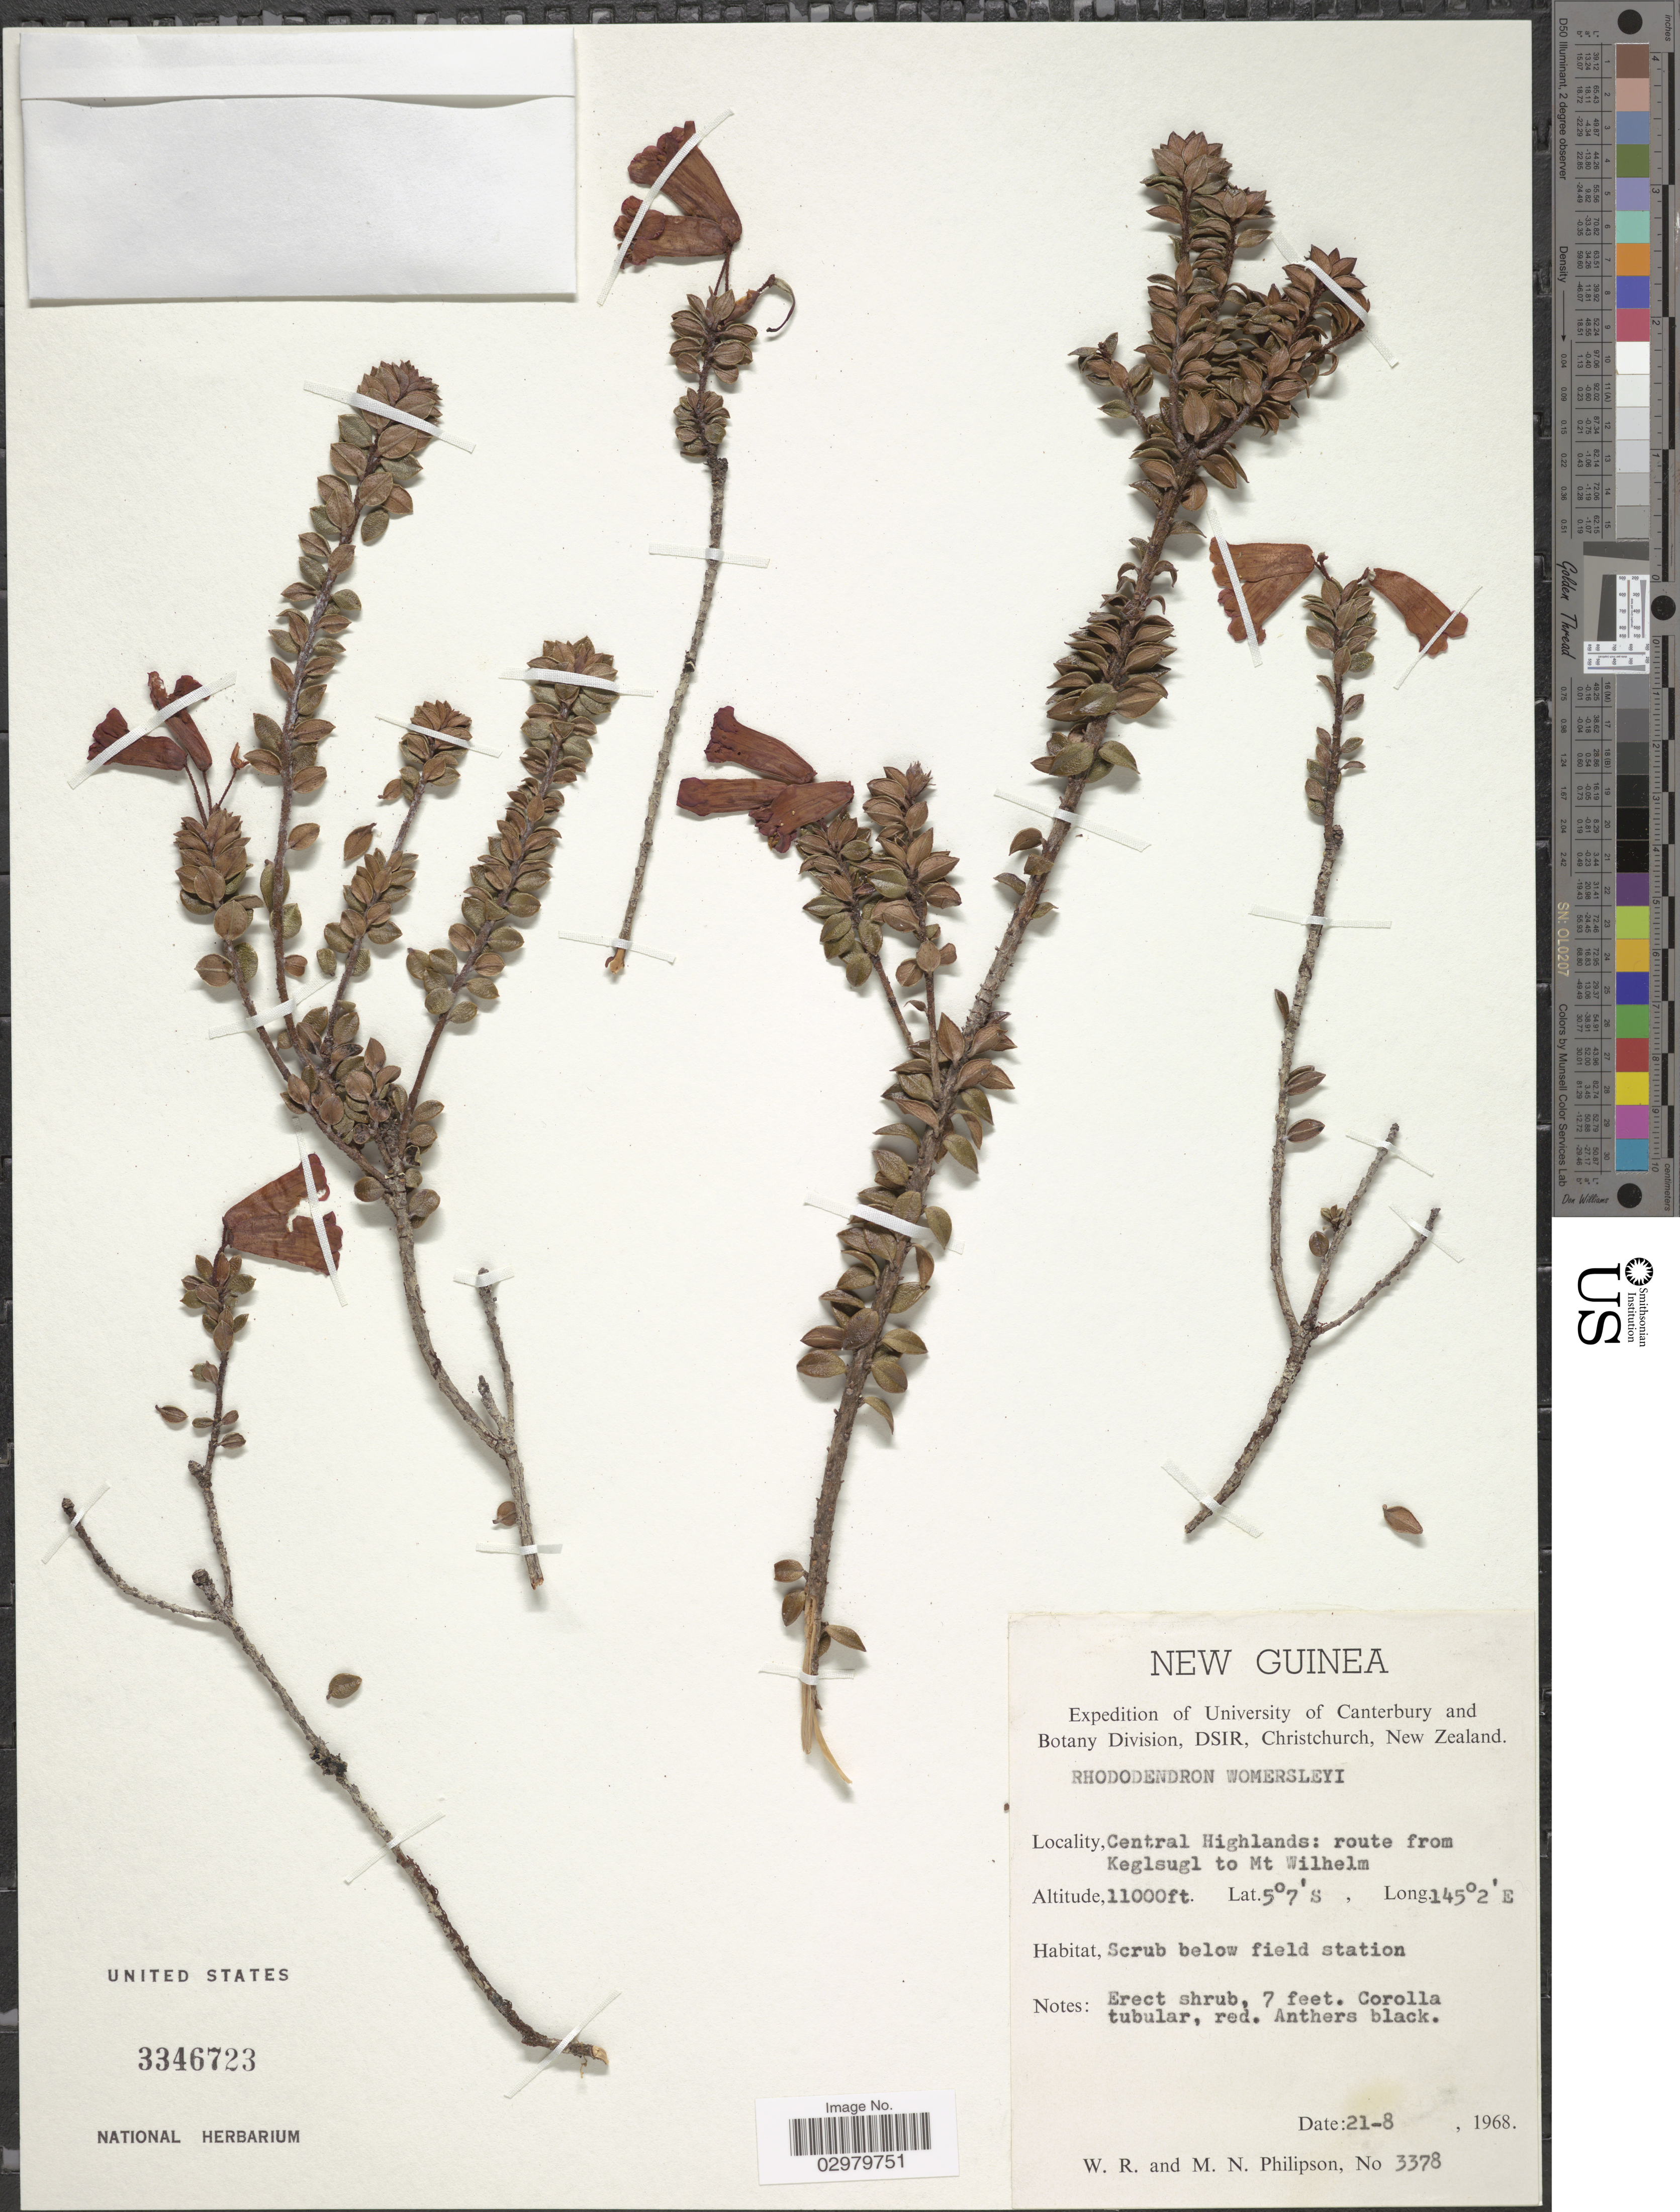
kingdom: Plantae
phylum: Tracheophyta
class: Magnoliopsida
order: Ericales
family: Ericaceae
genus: Rhododendron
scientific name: Rhododendron womersleyi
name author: Sleumer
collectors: W. R. Philipson & M. Philipson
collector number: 3378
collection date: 1968-08-21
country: Papua New Guinea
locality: New Guinea. Central Highlands: route from Keglsugl to Mt Wilhelm.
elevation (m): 3353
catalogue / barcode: US 3346723